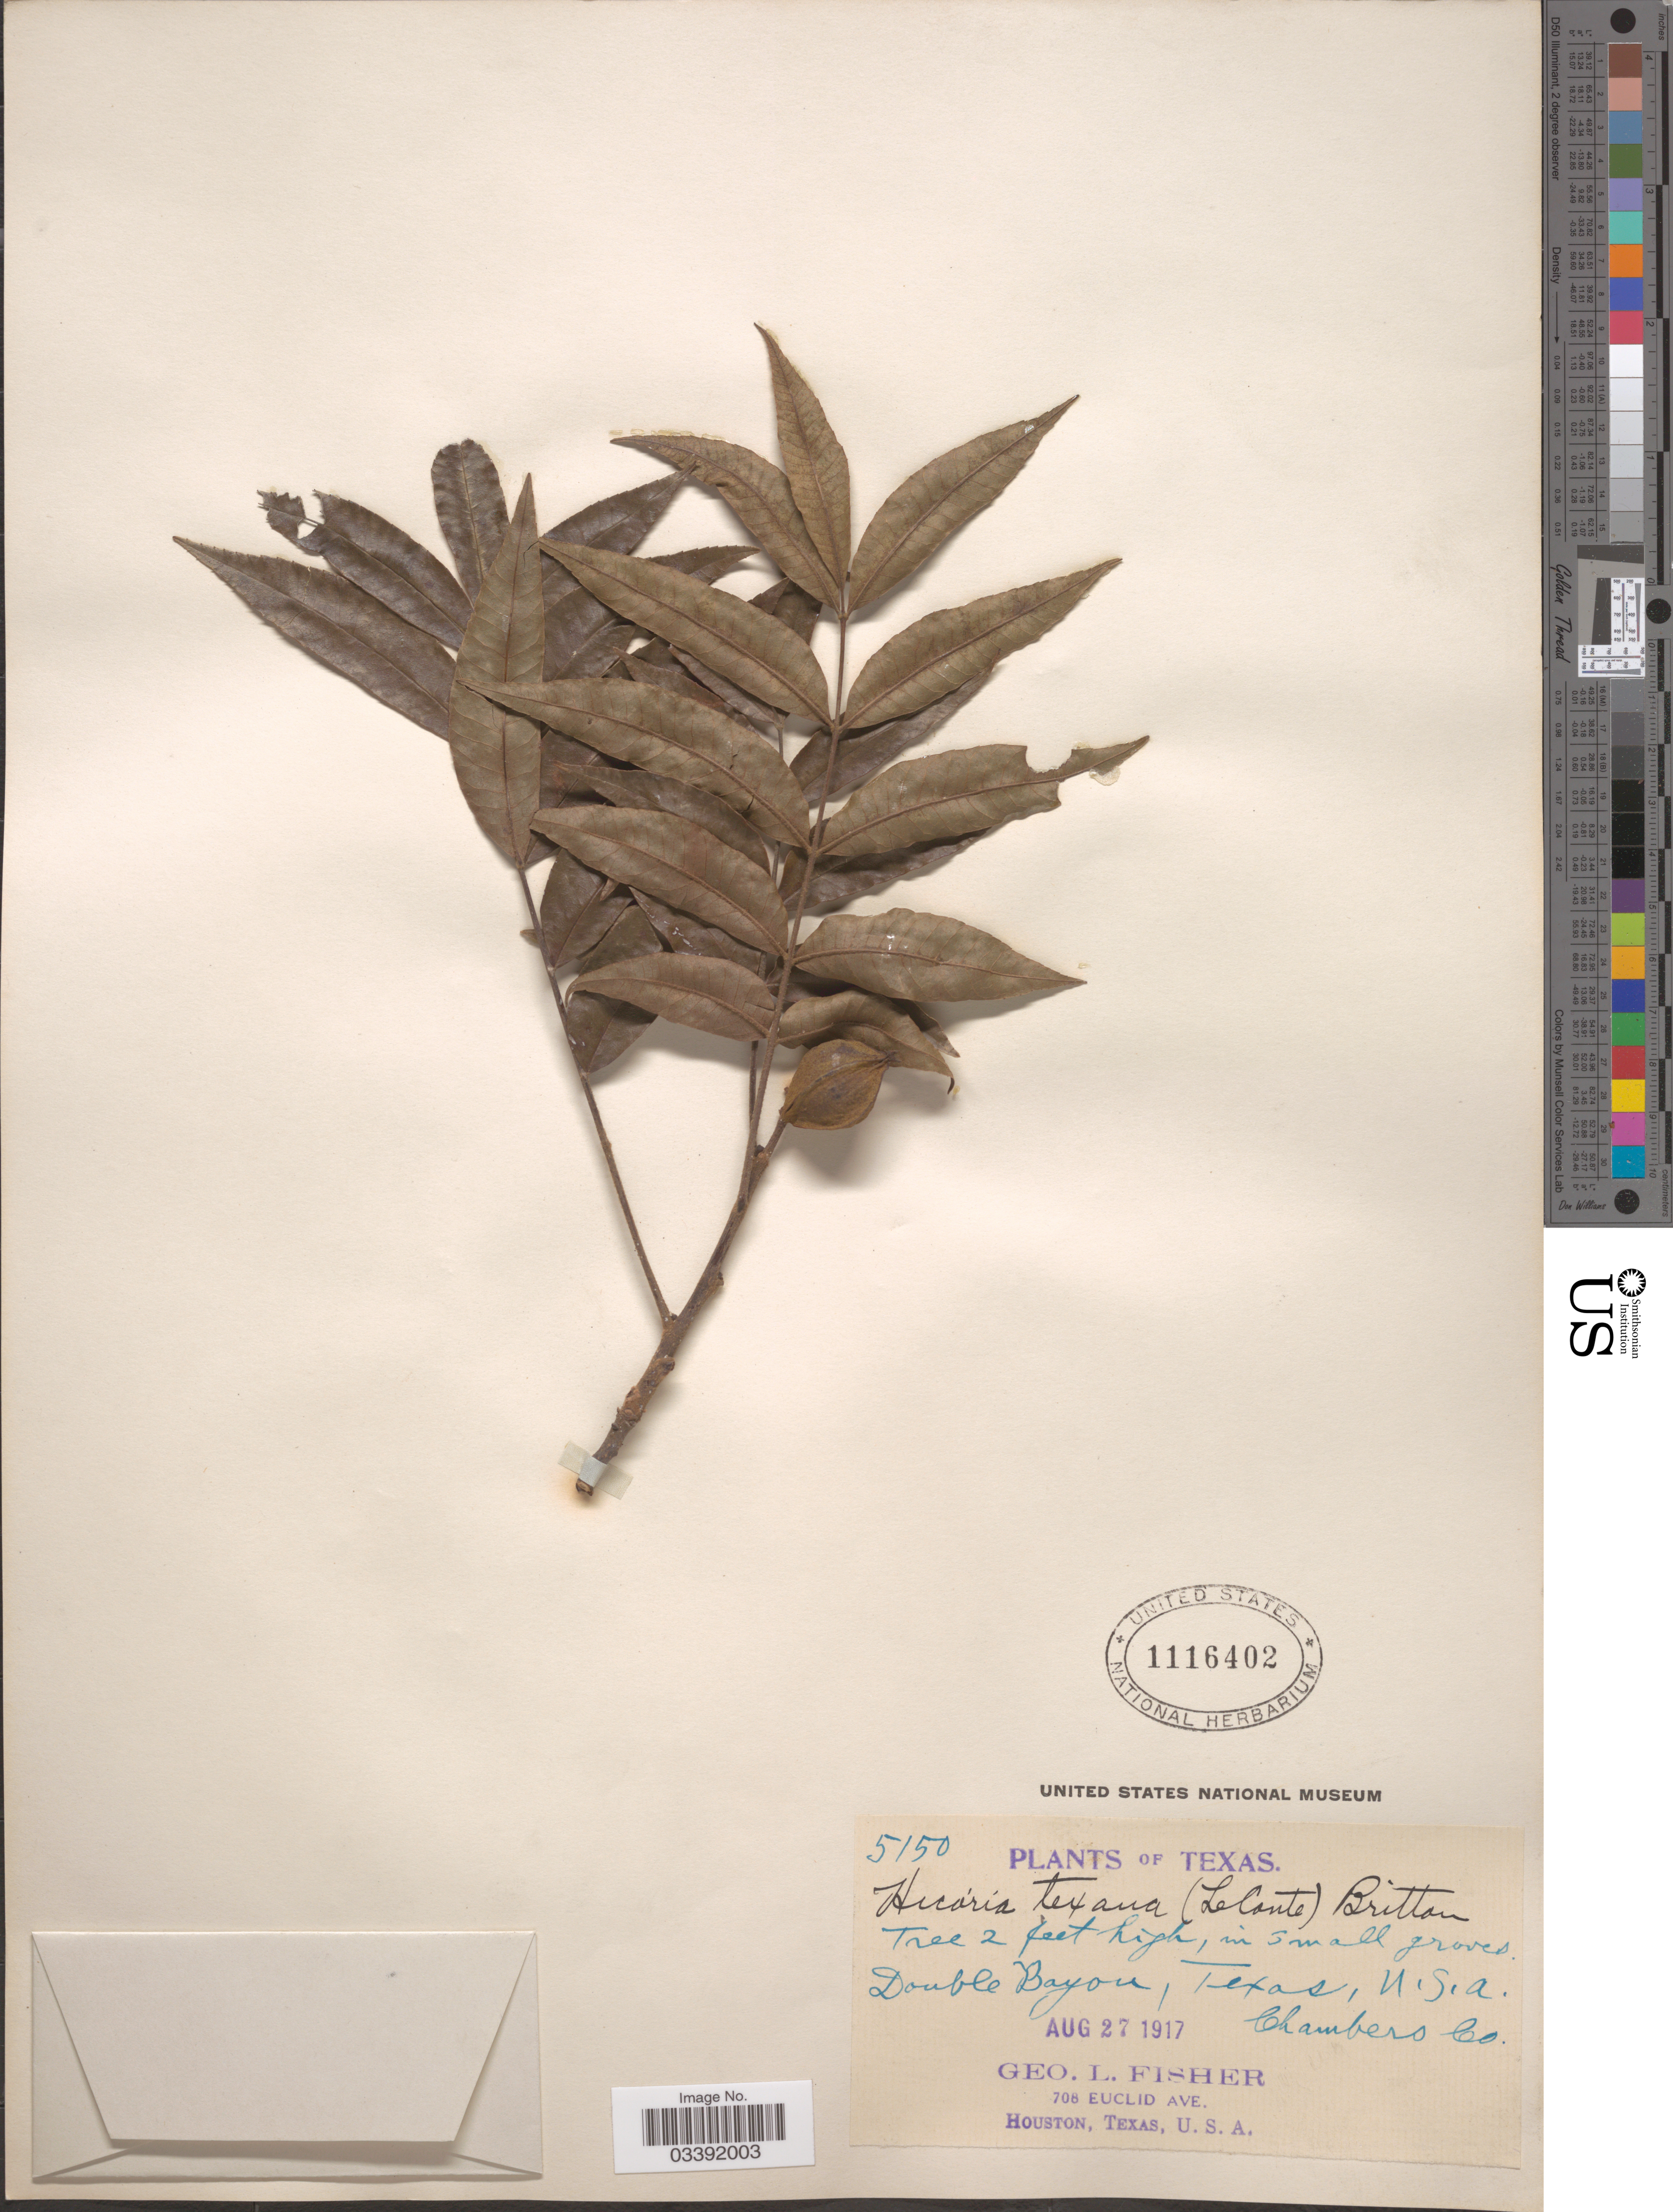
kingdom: Plantae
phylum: Tracheophyta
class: Magnoliopsida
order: Fagales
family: Juglandaceae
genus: Carya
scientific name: Carya x lecontei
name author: Little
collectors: G. L. Fisher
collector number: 5150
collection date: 1917-08-27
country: United States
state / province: Texas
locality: Double Bayou. Chambers Co.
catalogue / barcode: US 1116402